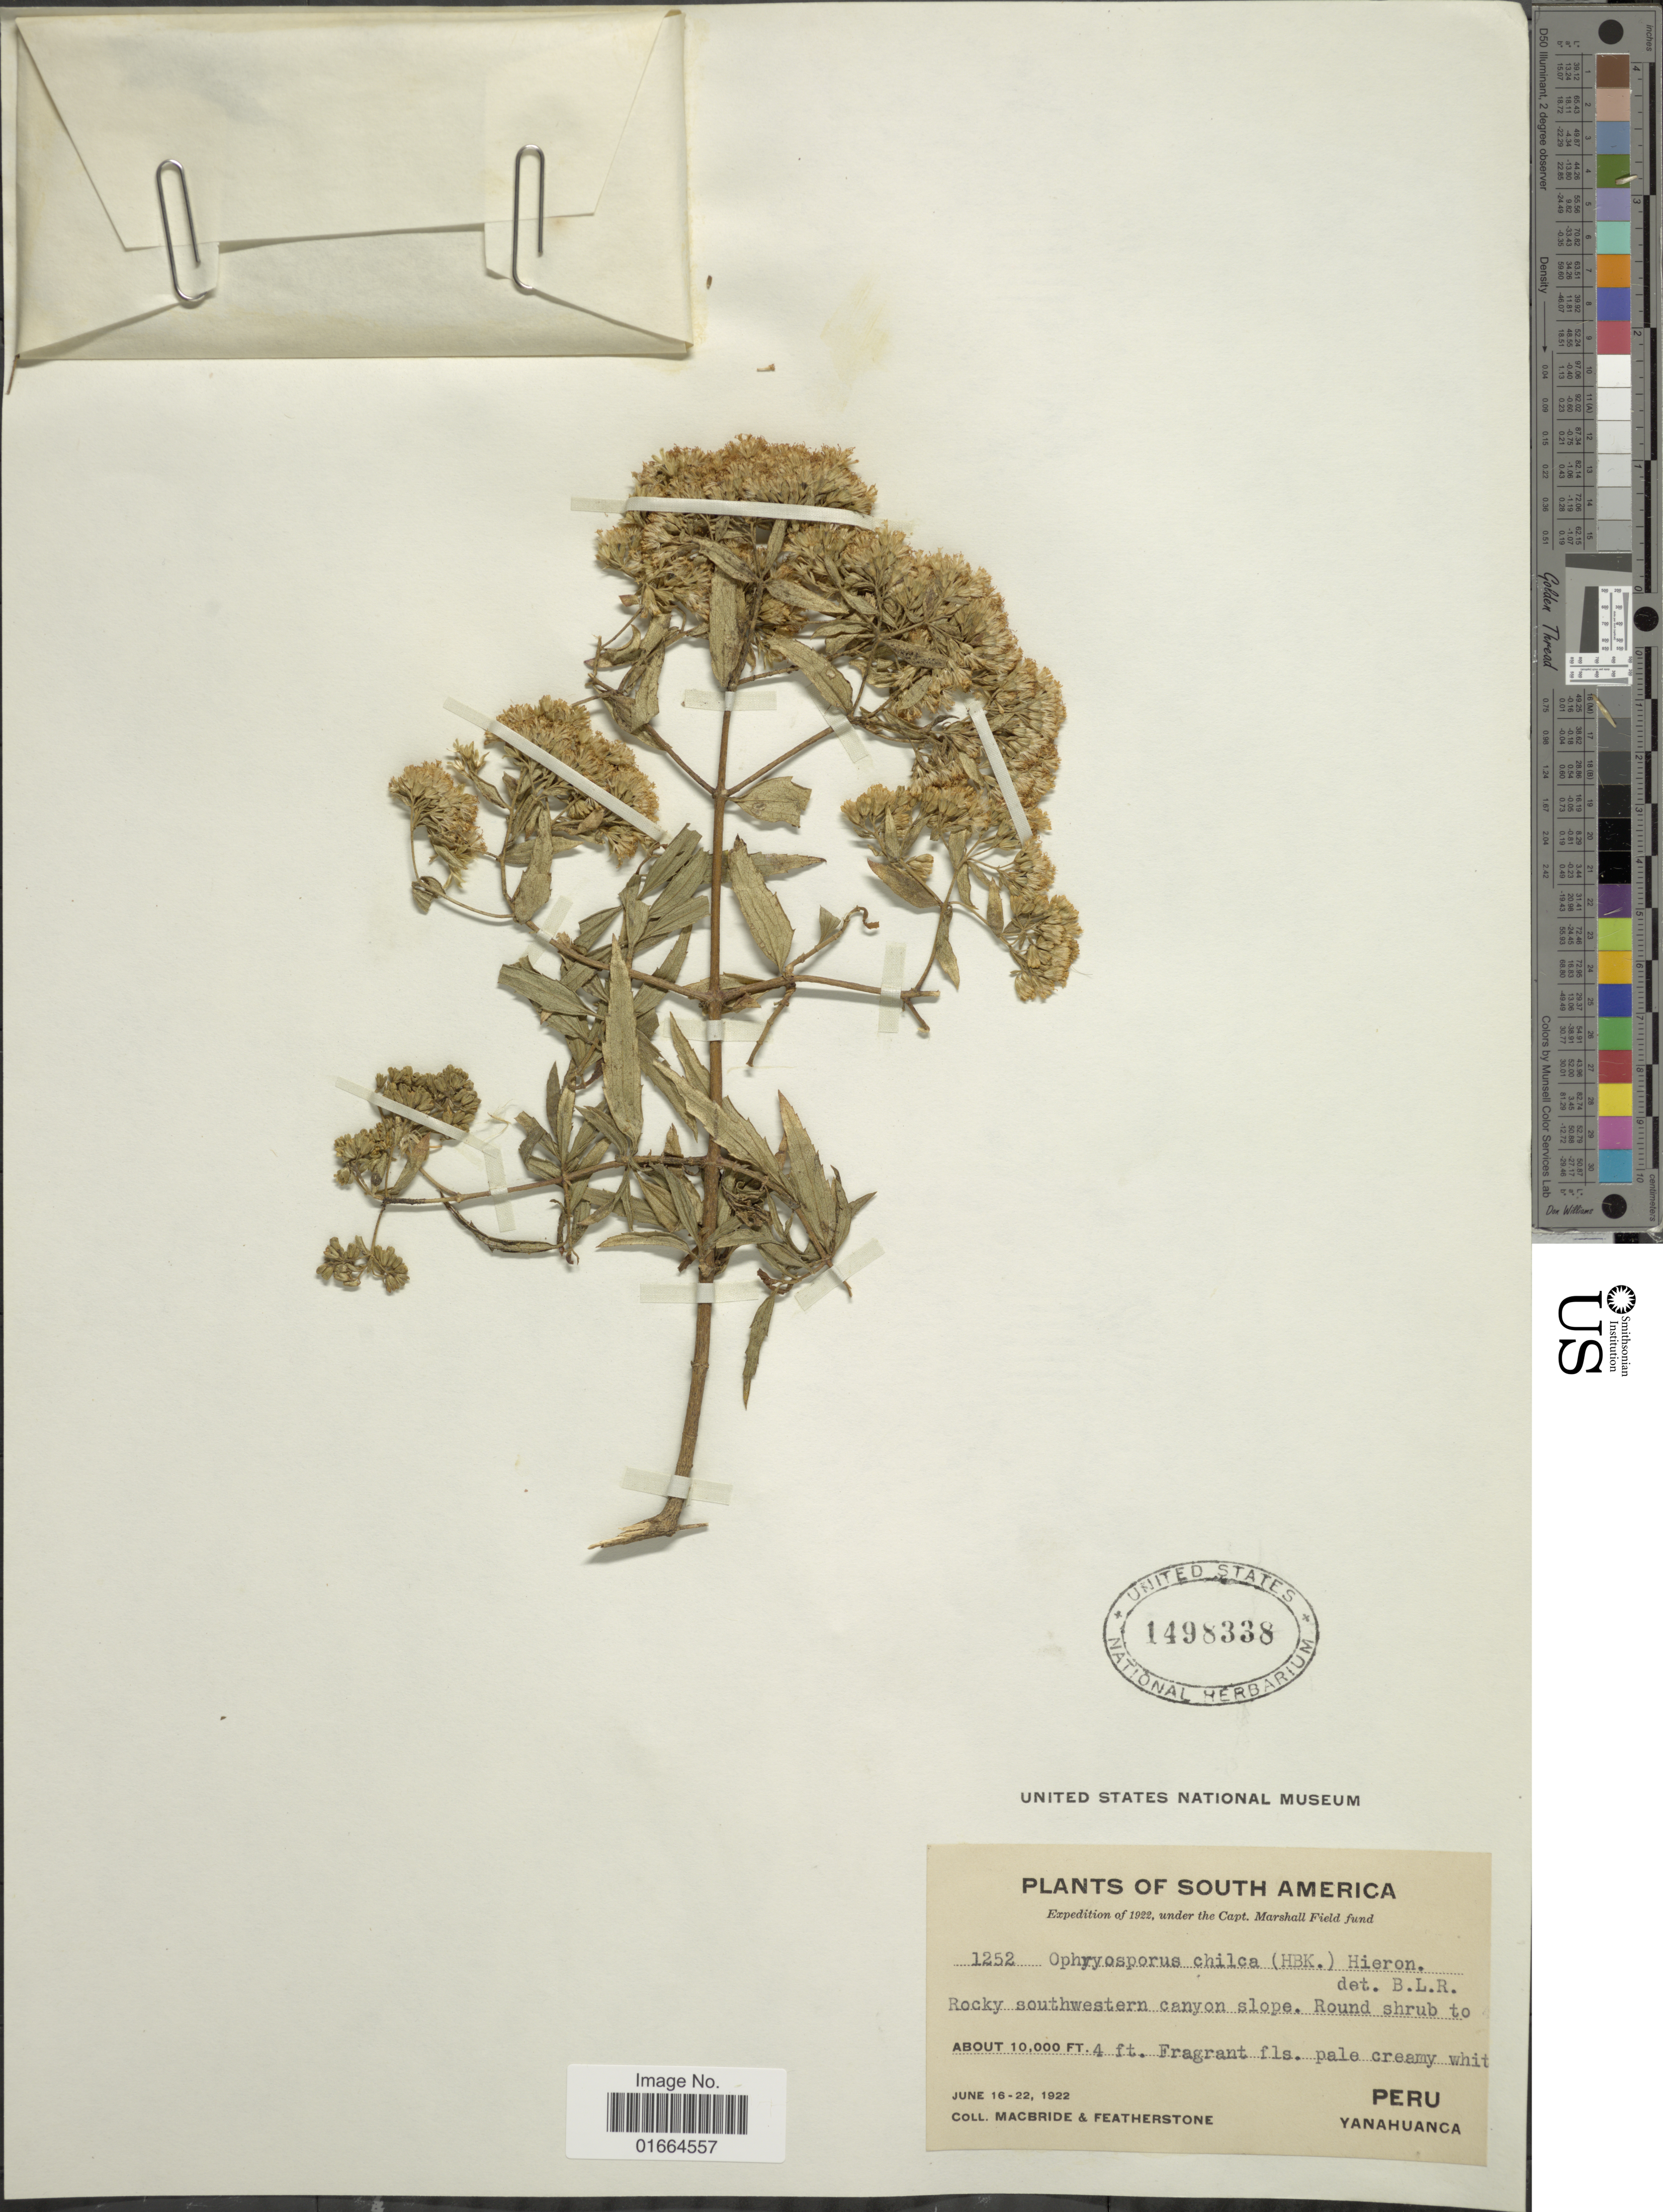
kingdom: Plantae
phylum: Tracheophyta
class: Magnoliopsida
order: Asterales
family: Asteraceae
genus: Ophryosporus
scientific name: Ophryosporus chilca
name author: (Kunth) Hieron.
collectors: Macbride, -- & -. Featherstone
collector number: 1252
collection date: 1922-06-16/1922-06-22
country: Peru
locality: Yanahuanca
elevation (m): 3048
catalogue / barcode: US 1498338